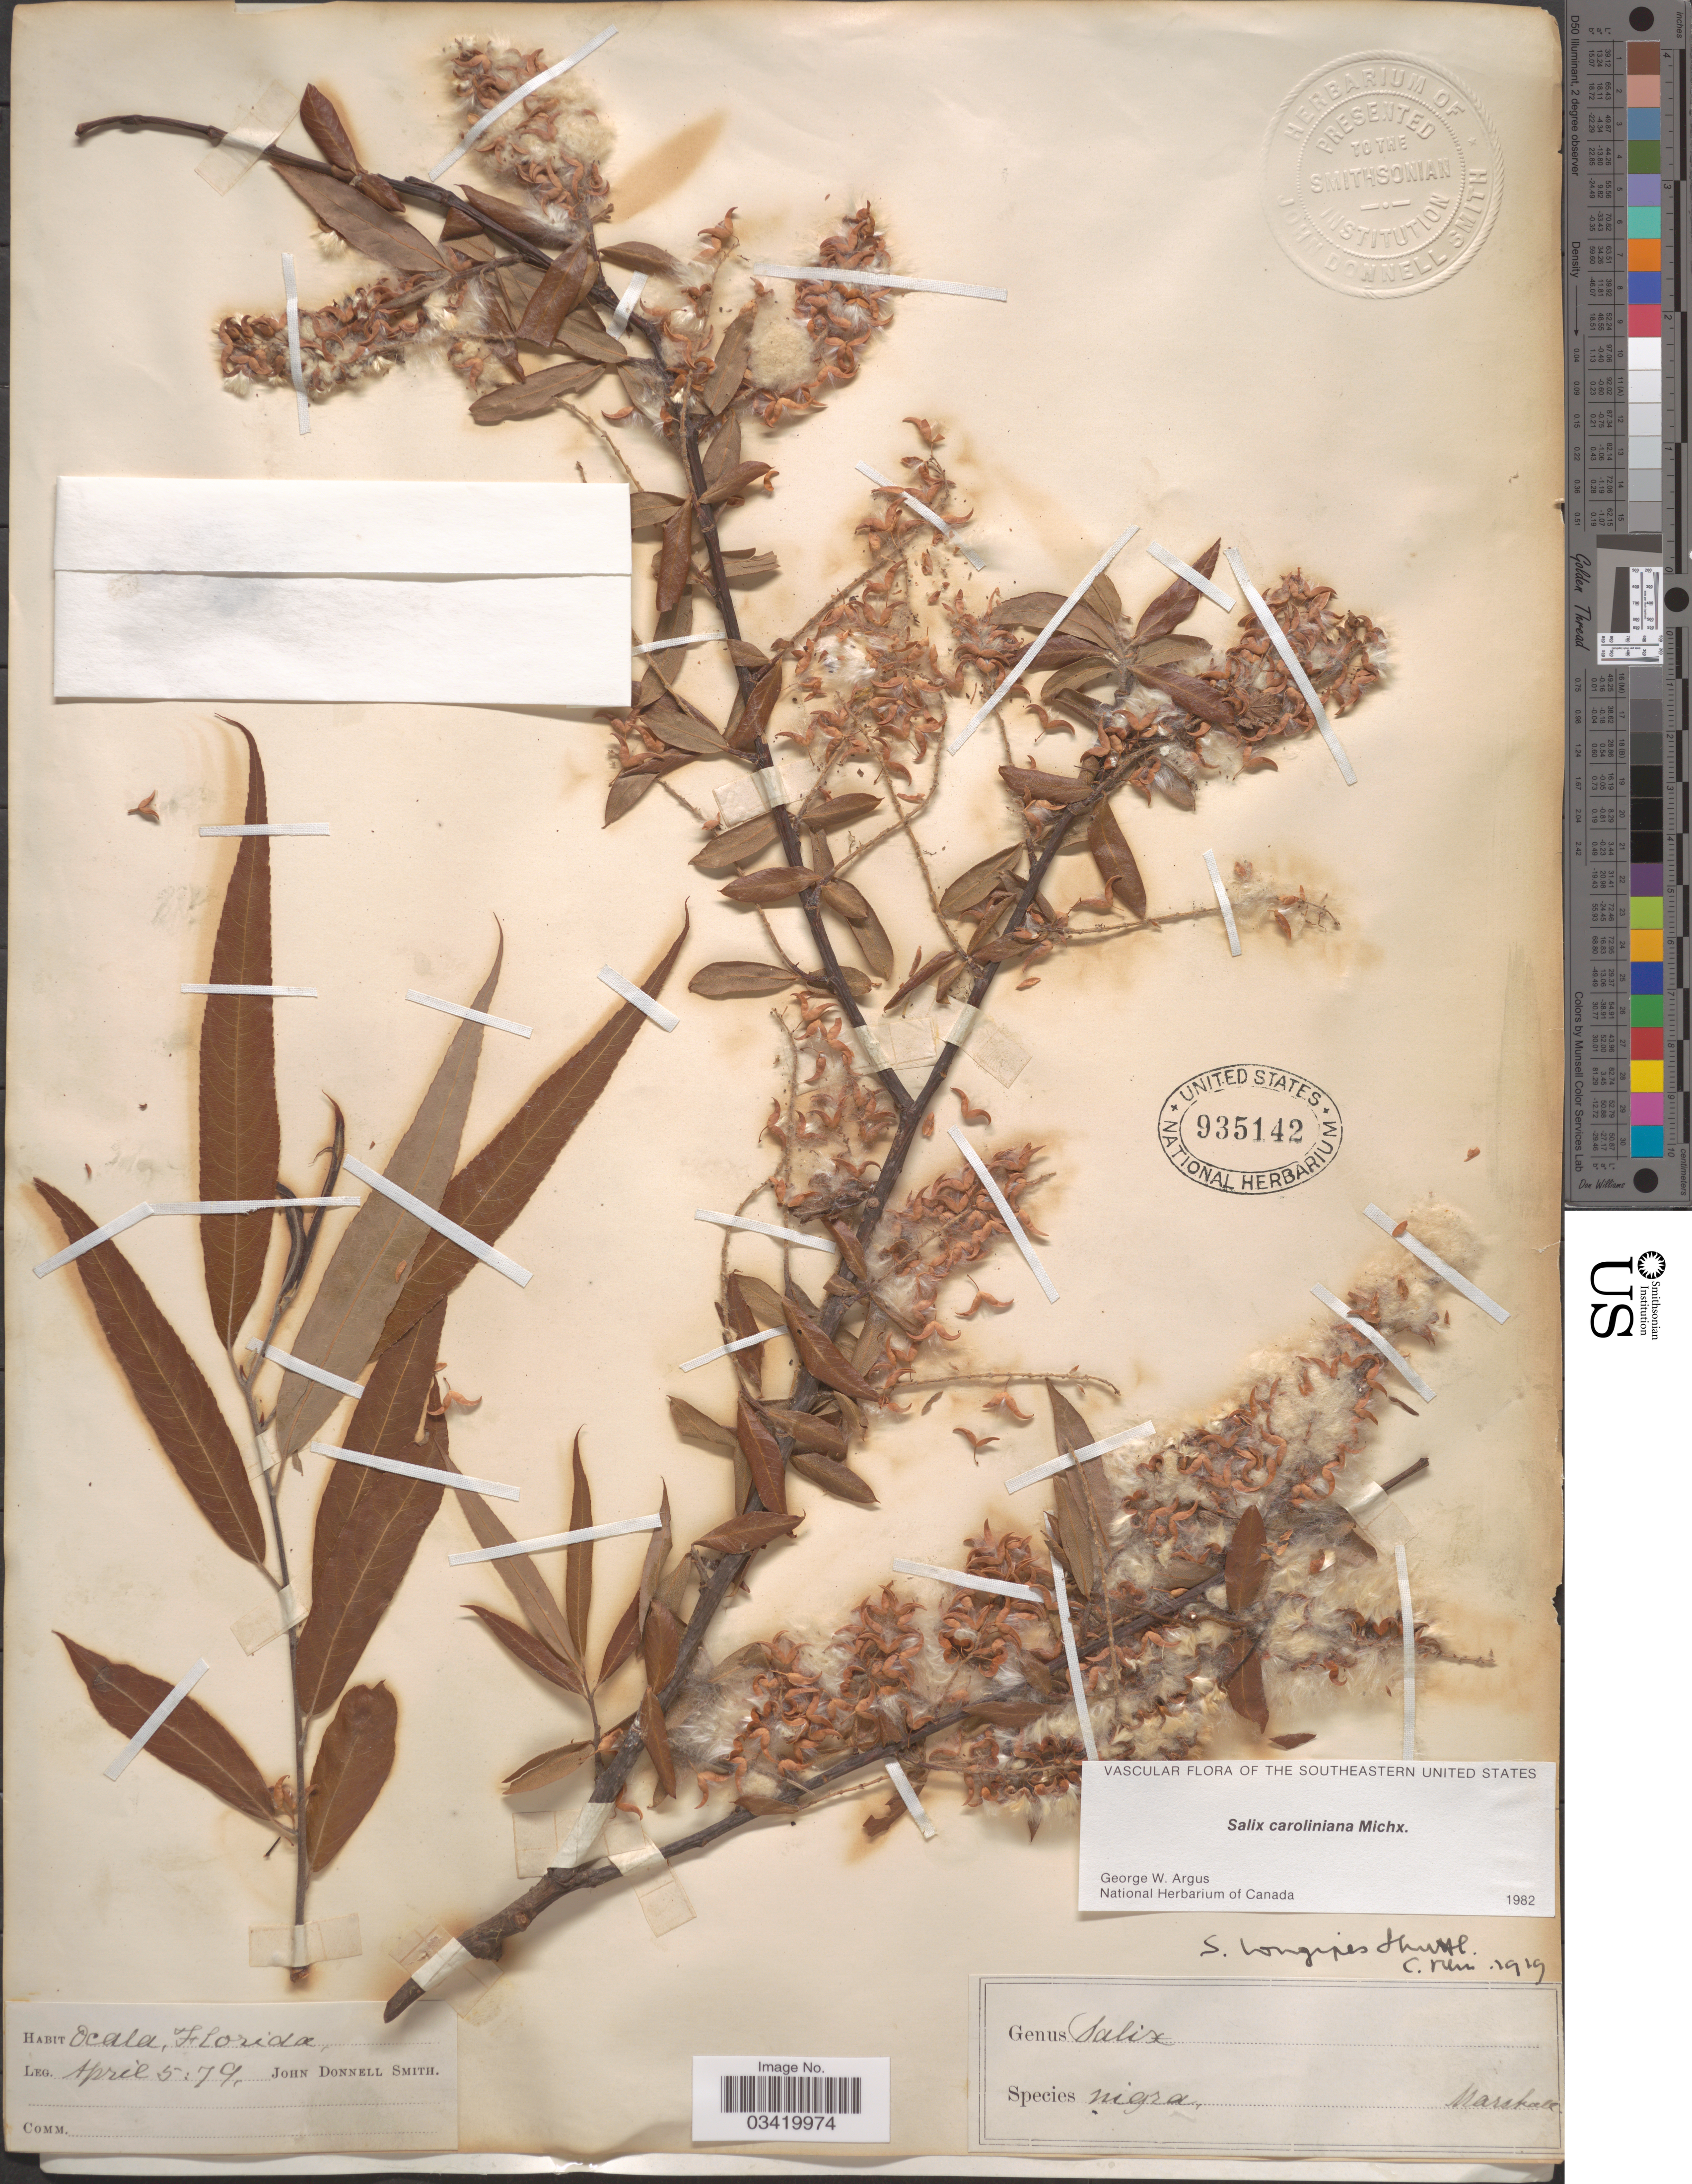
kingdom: Plantae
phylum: Tracheophyta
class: Magnoliopsida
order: Malpighiales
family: Salicaceae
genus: Salix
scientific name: Salix caroliniana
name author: Michx.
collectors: J. Donnell Smith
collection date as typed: Transcribed d/m/y: 5/4/79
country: United States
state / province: Florida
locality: Ocala.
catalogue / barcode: US 935142